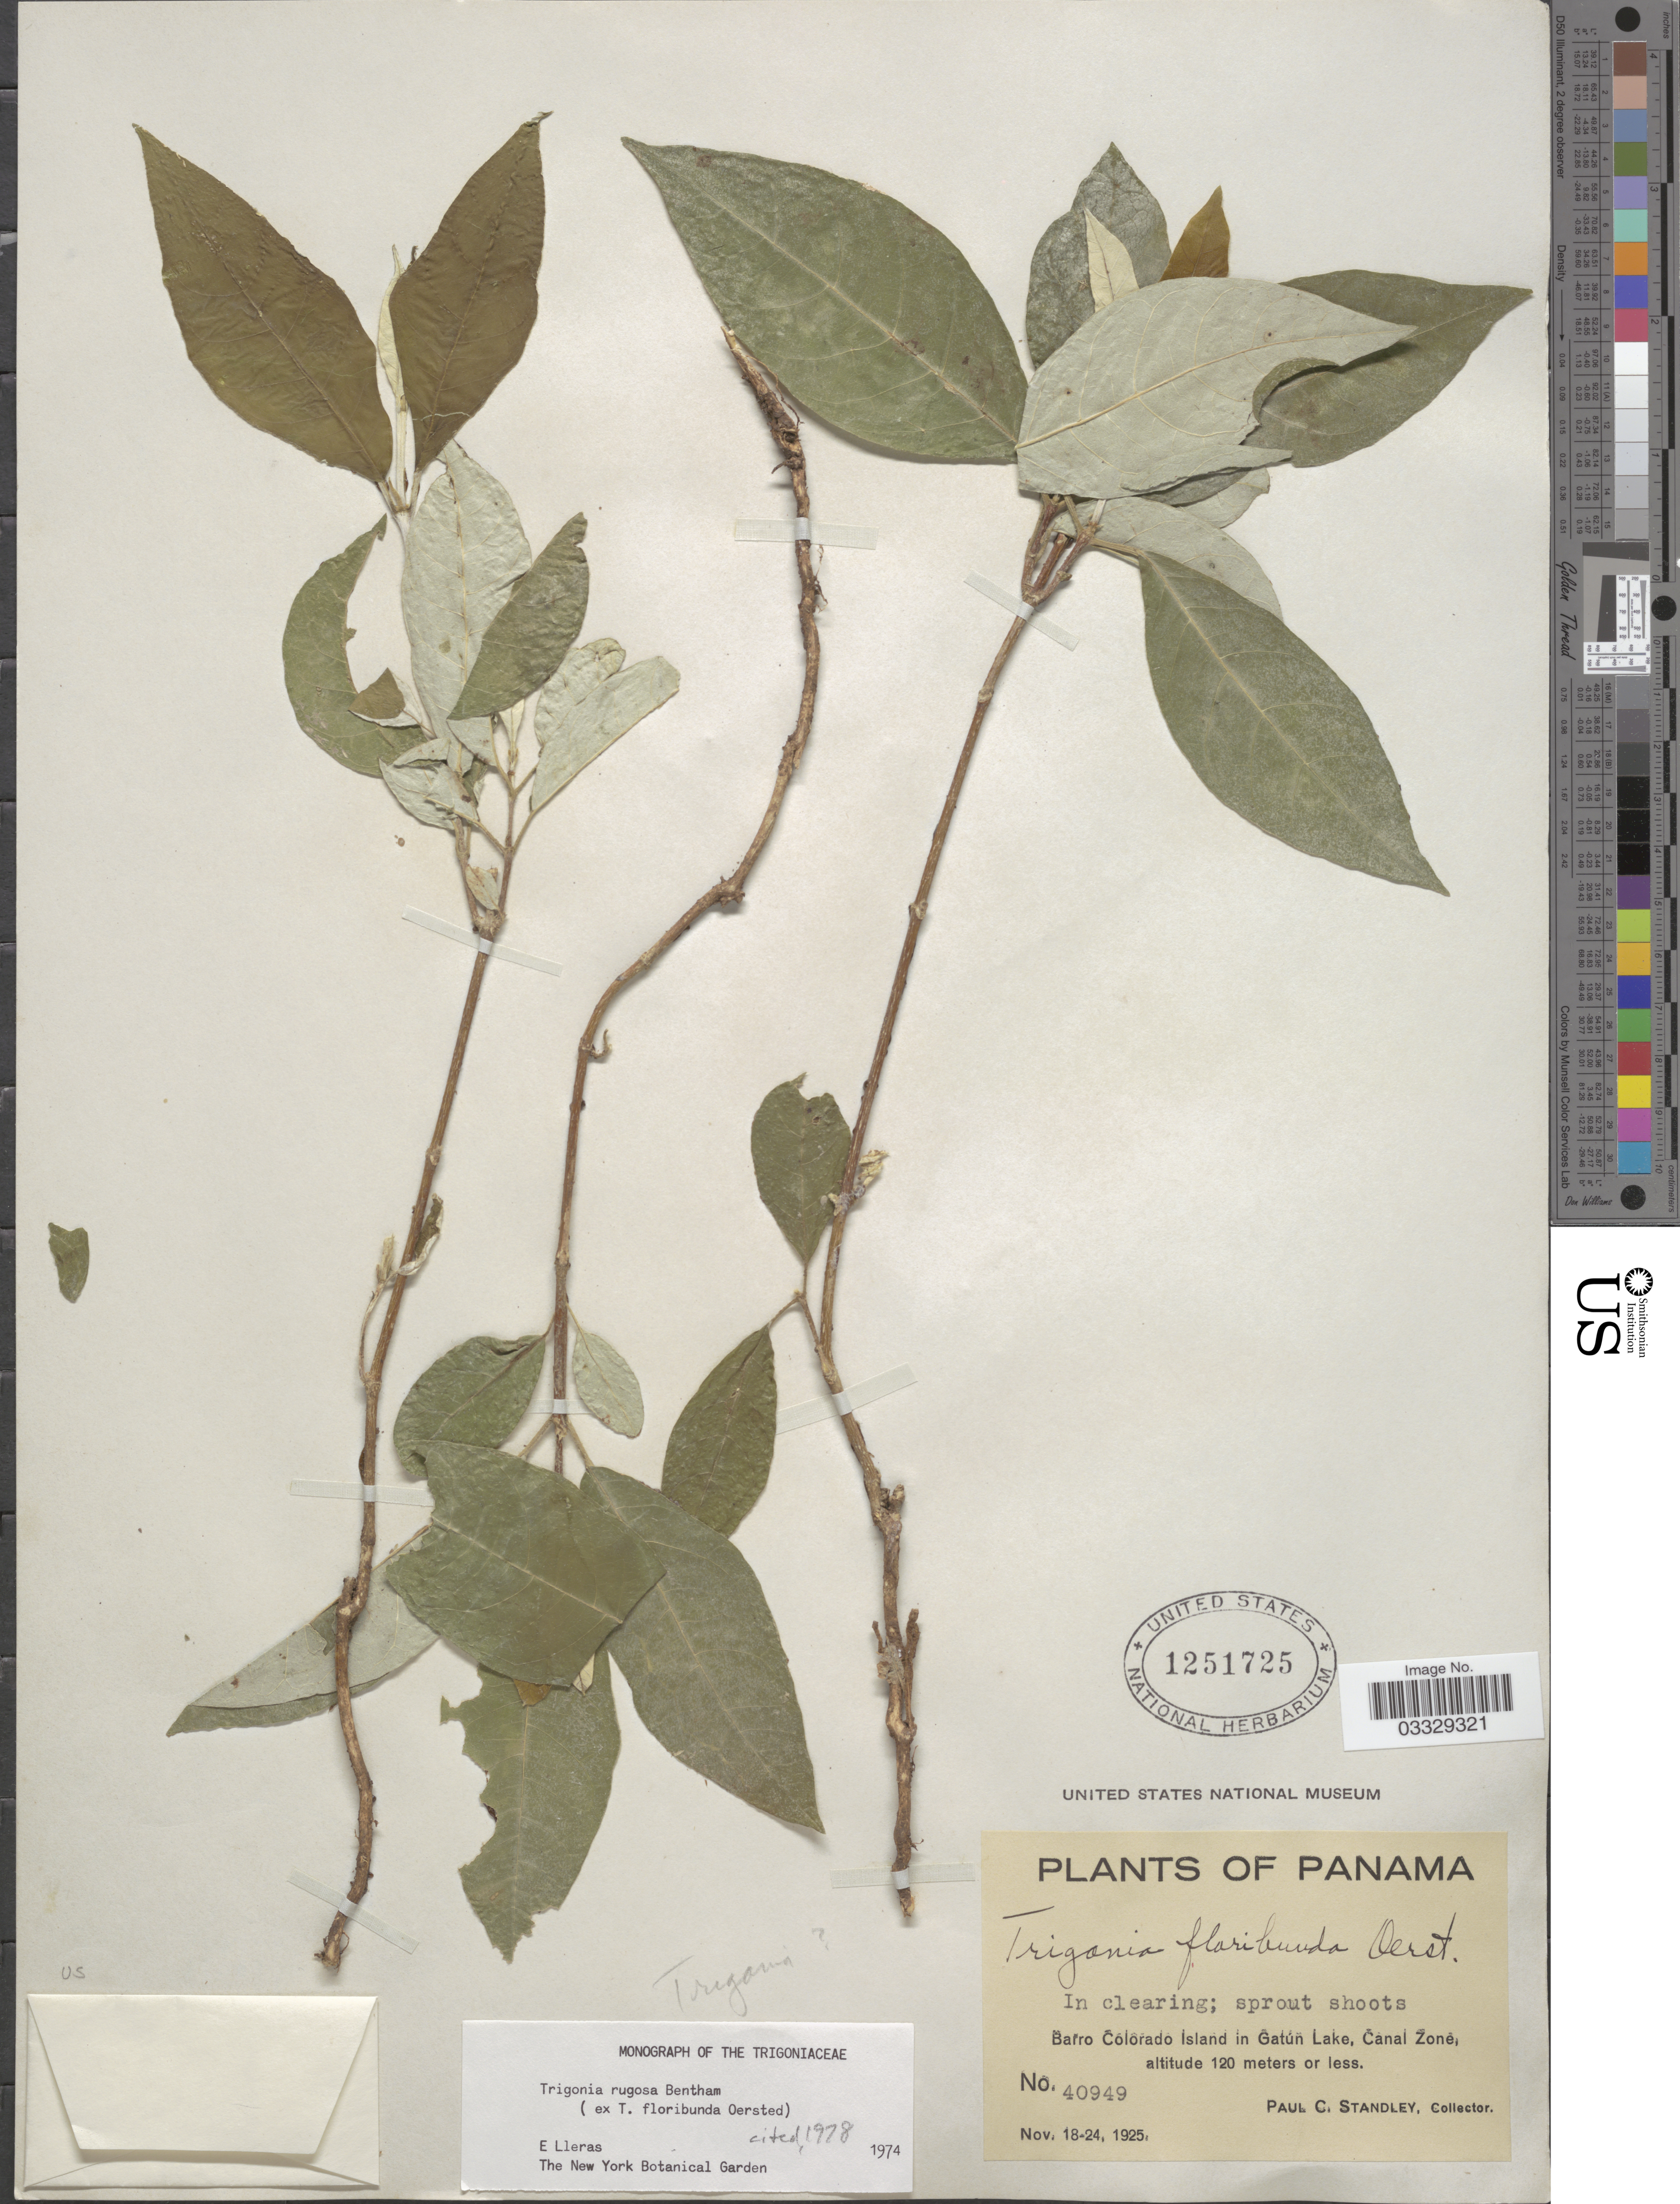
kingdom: Plantae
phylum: Tracheophyta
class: Magnoliopsida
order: Malpighiales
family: Trigoniaceae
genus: Trigonia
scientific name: Trigonia rugosa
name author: Benth.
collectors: P. C. Standley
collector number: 40949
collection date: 1925-11-18/1925-11-24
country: Panama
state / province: Panamá Oeste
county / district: Canal Zone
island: Barro Colorado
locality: Barro Colorado Island in Gatun Lake, Canal Zone.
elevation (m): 120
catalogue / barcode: US 1251725